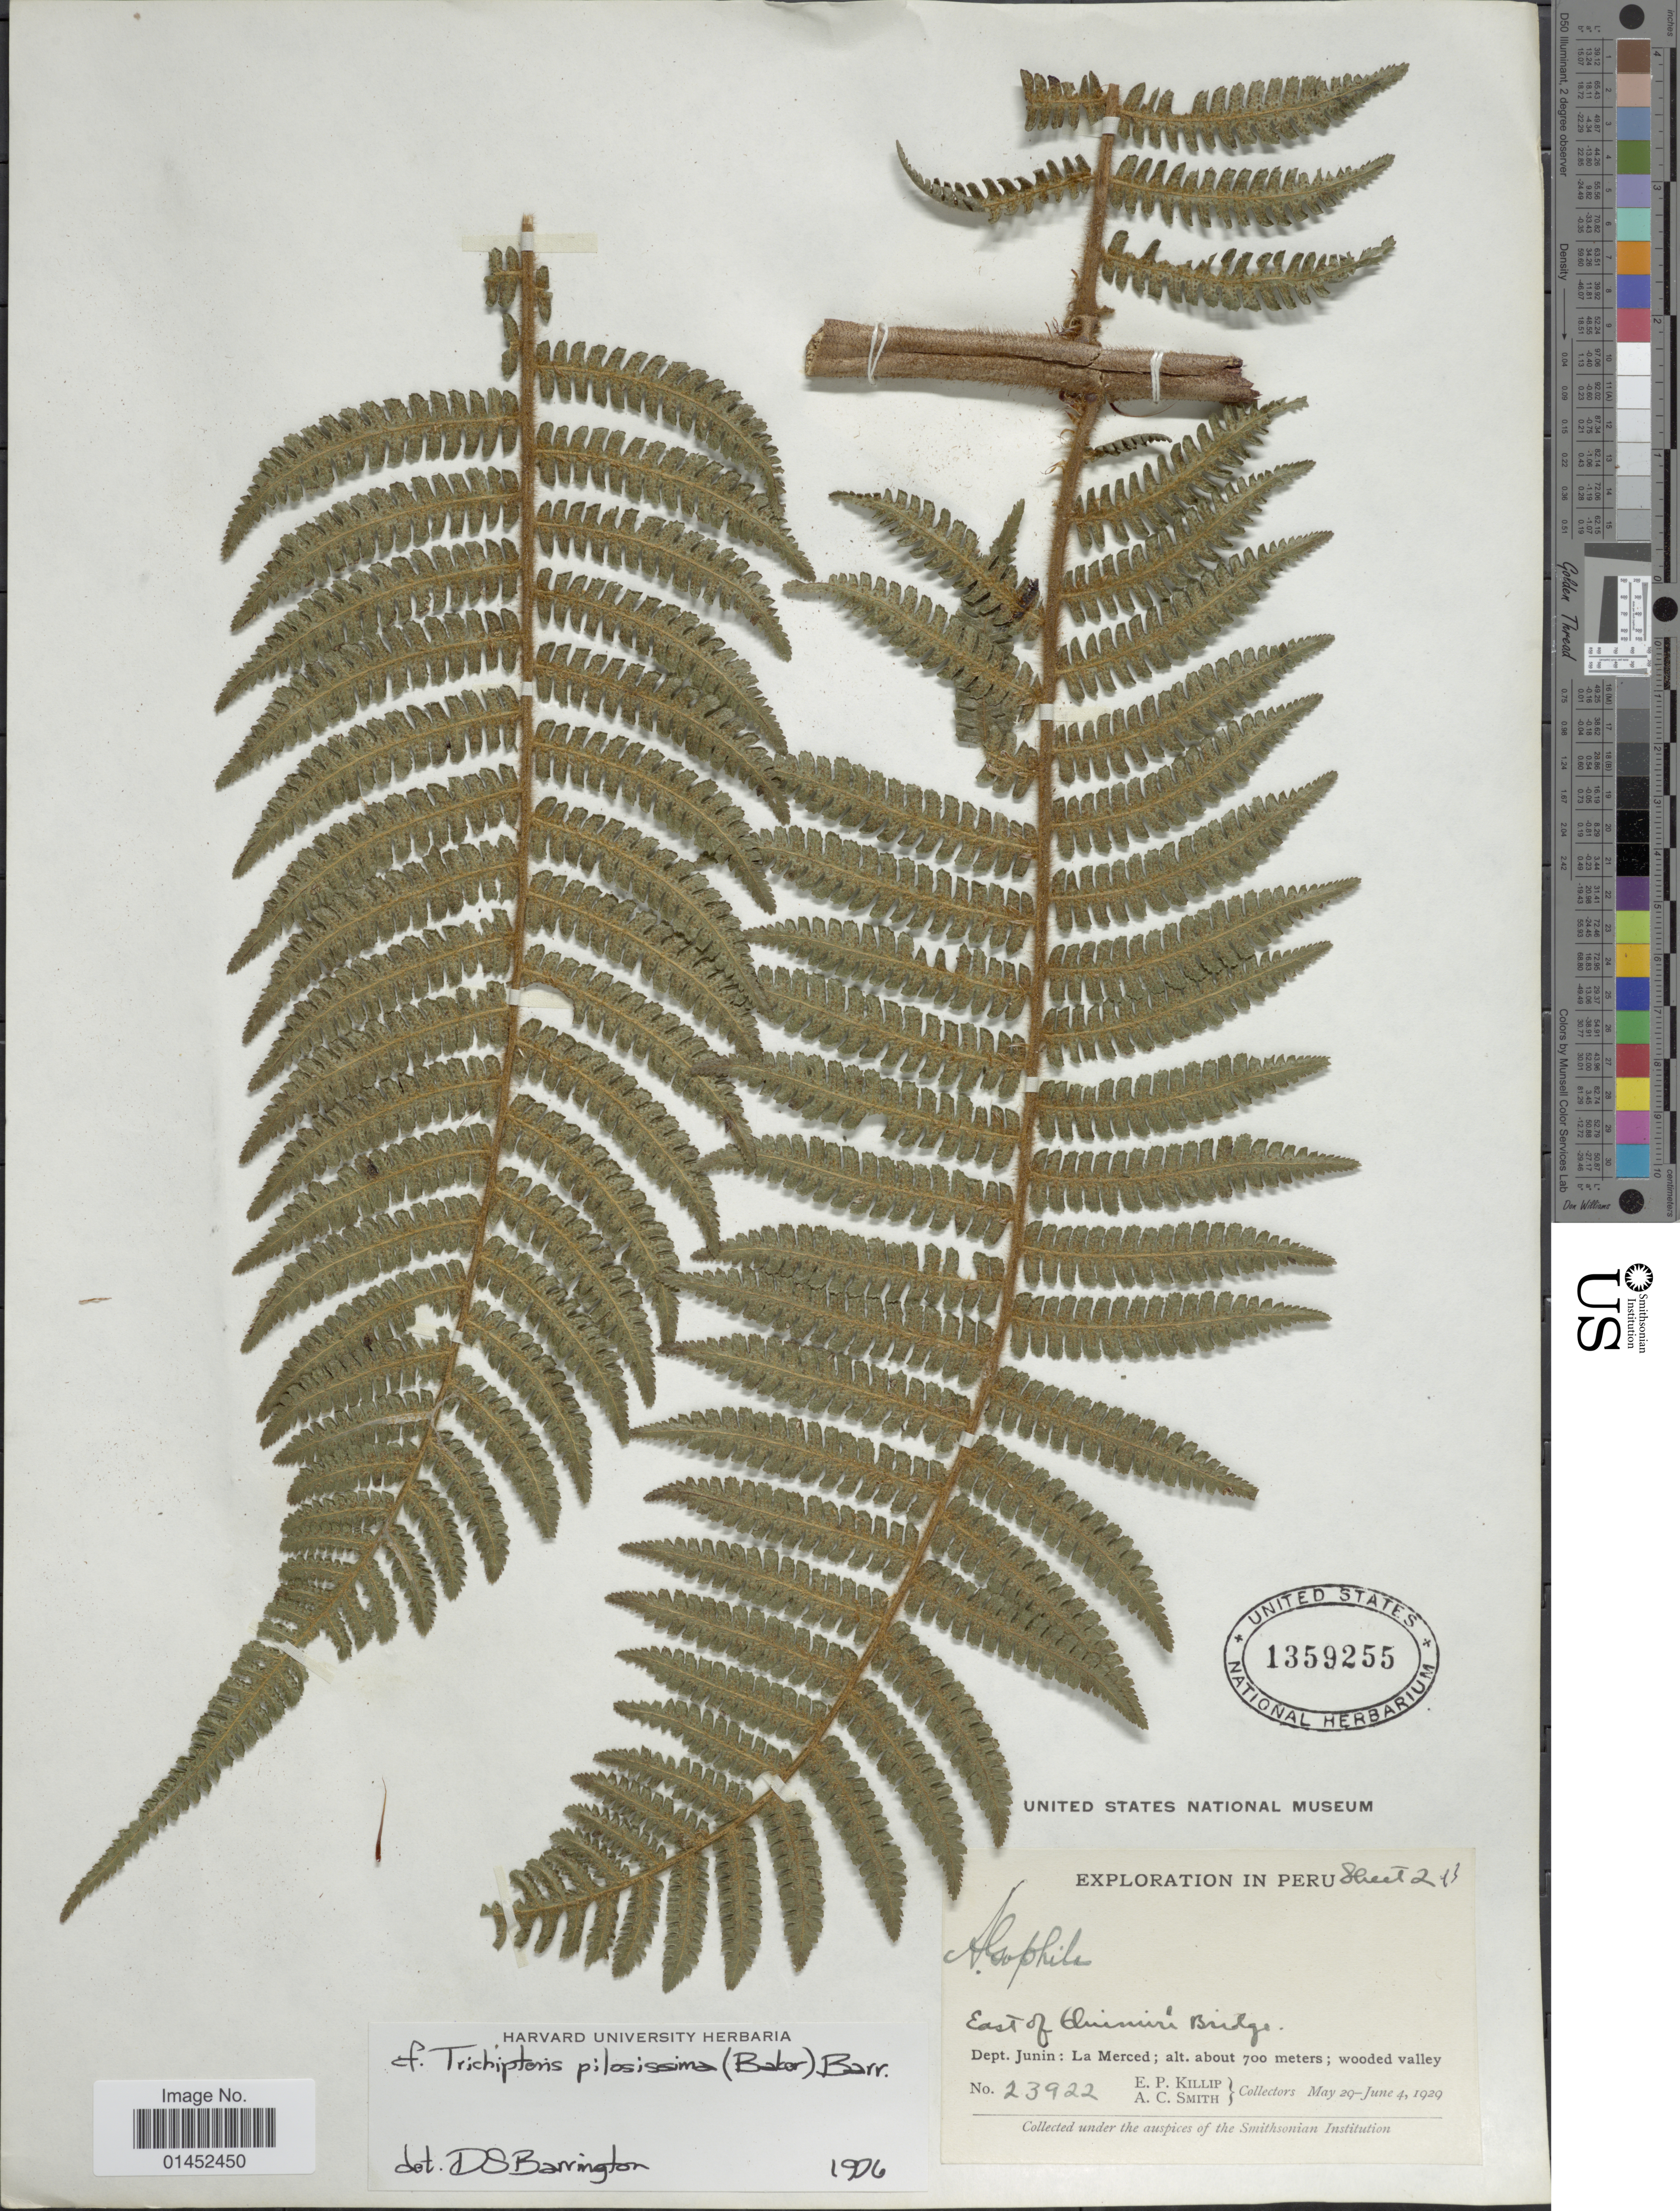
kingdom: Plantae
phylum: Tracheophyta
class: Polypodiopsida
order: Cyatheales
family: Cyatheaceae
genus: Cyathea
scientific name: Cyathea pilosissima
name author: (Baker) Domin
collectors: E. P. Killip & A. C. Smith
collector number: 23922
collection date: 1929-05-29/1929-06-04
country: Peru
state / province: Junín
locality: Dept. Junin: La Merced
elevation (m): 700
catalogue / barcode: US 1359255